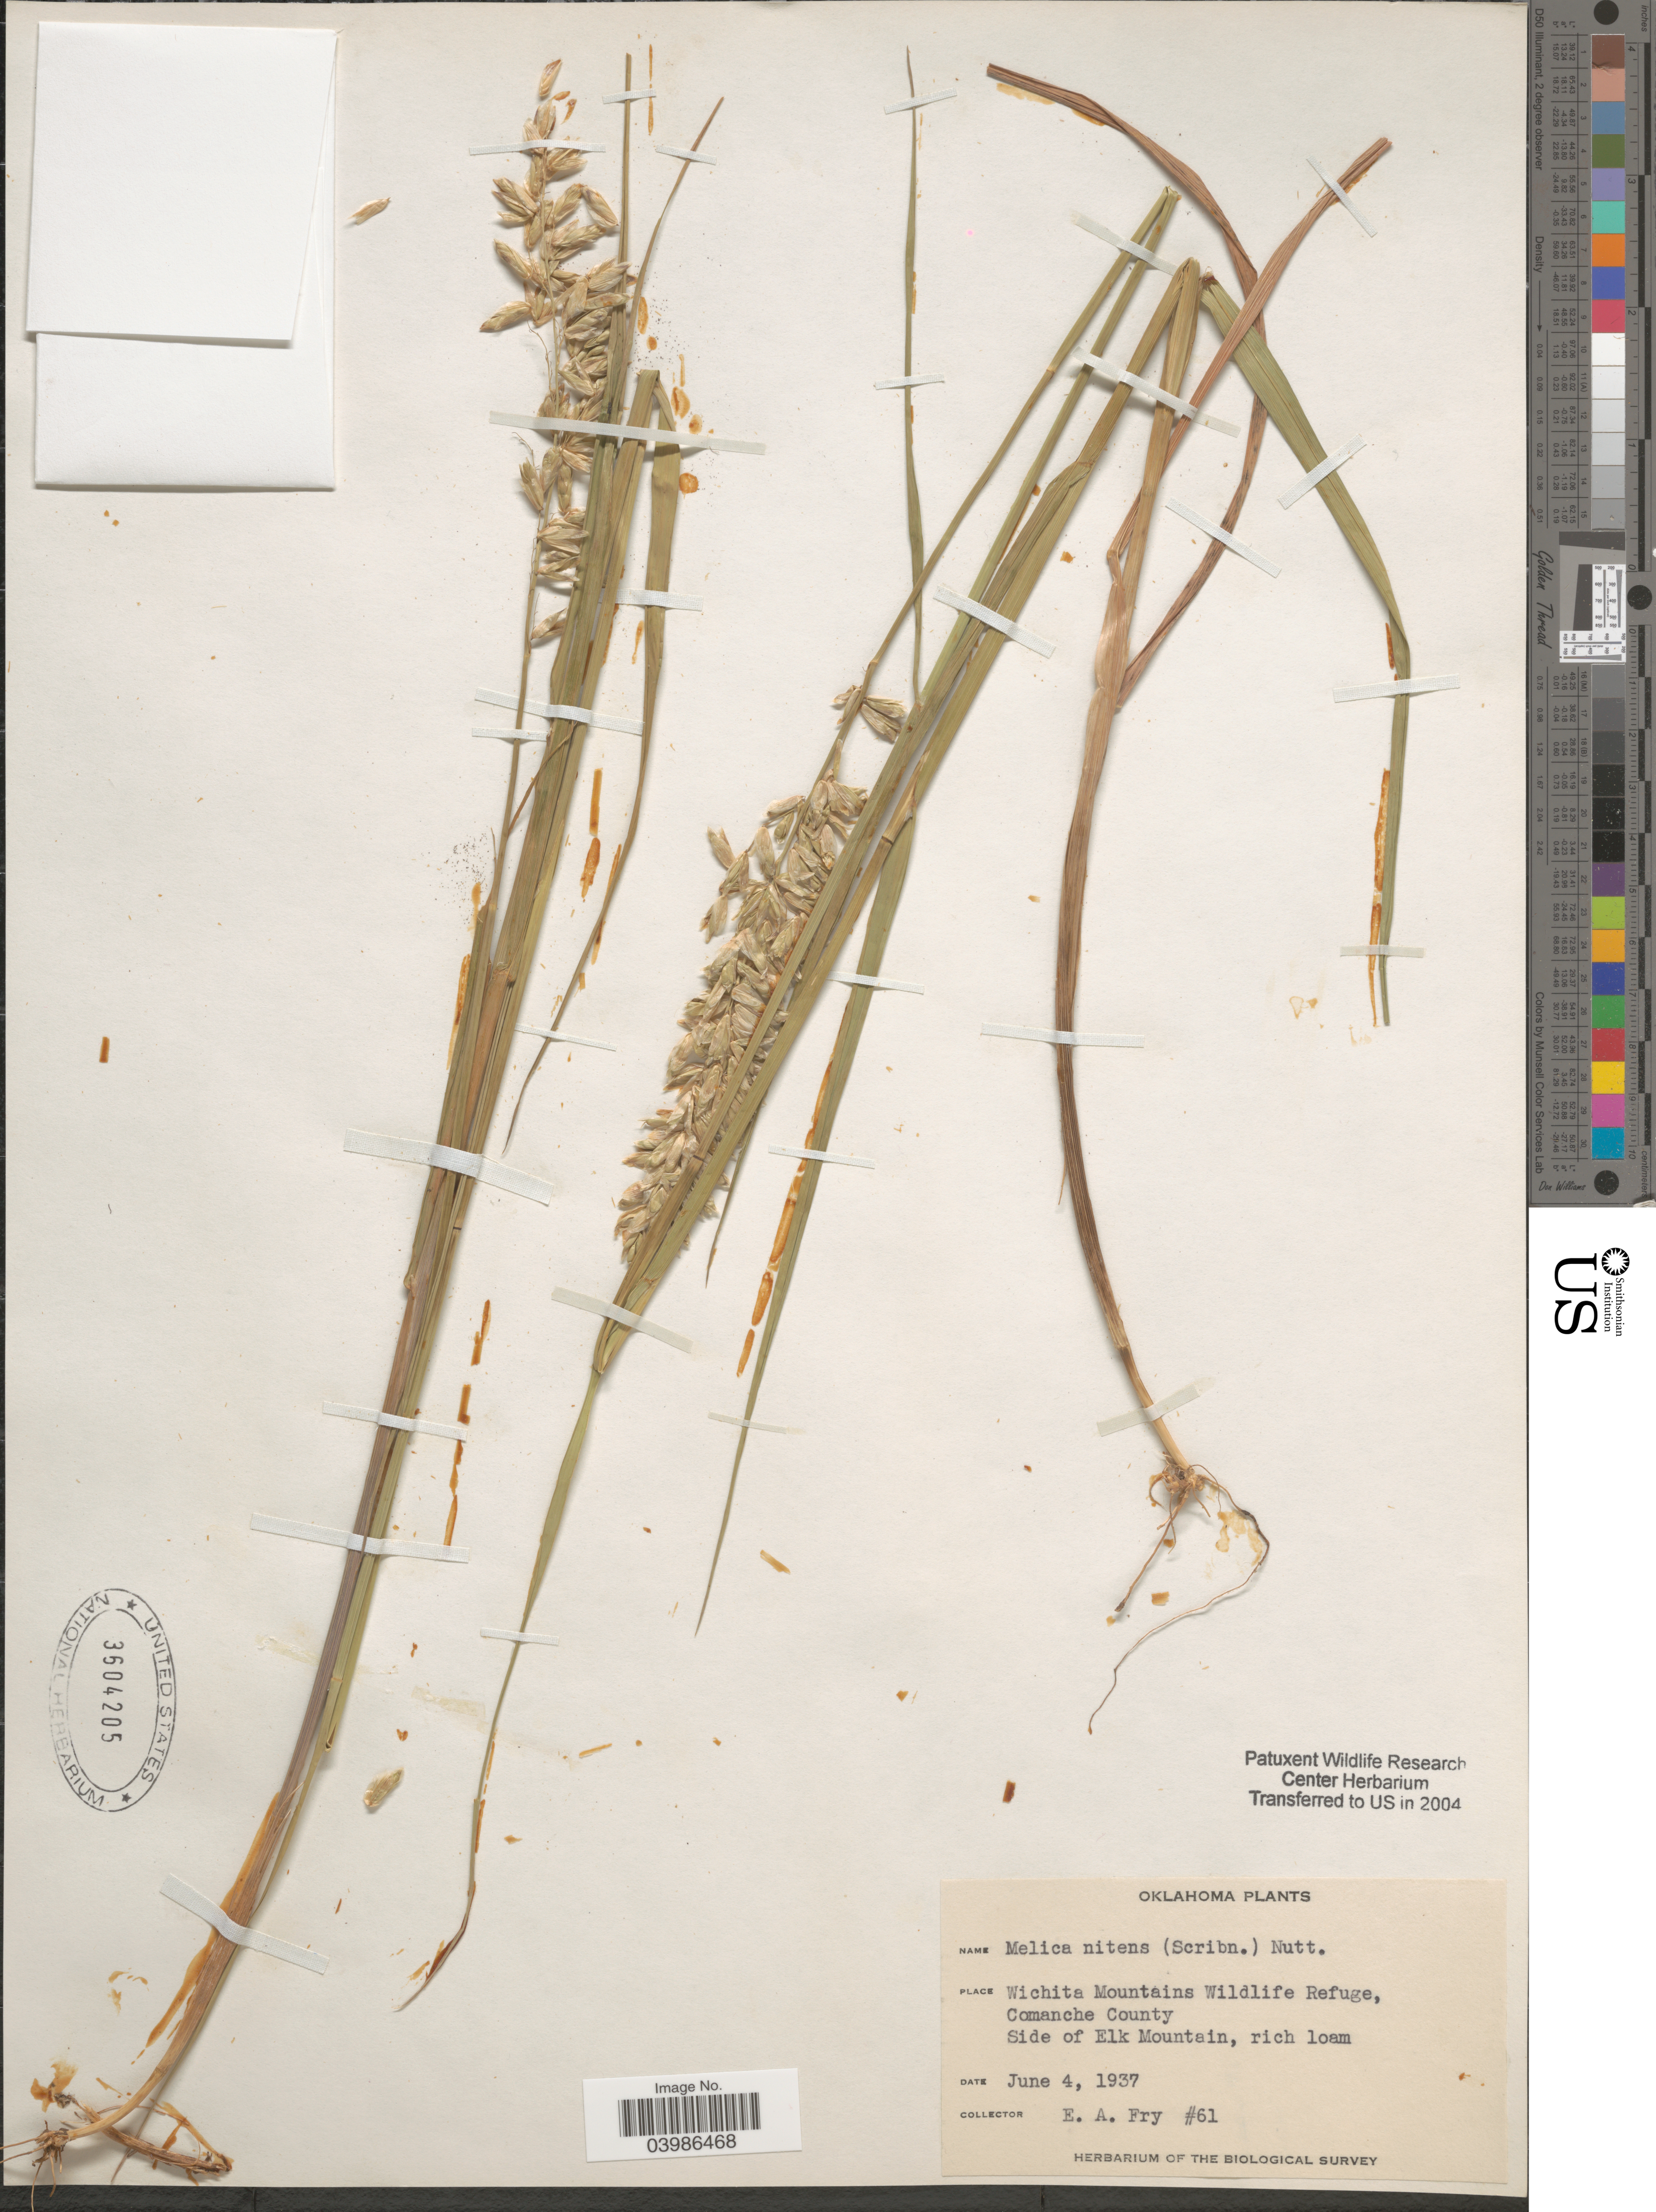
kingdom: Plantae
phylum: Tracheophyta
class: Liliopsida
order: Poales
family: Poaceae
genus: Melica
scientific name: Melica nitens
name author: (Scribn.) Nutt. ex Piper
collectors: E. Fry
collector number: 61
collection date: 1937-06-04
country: United States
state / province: Oklahoma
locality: Wichita Mountains Wildlife Refuge, Comanche County. Side of Elk Mountain, rich loam.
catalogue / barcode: US 3604205